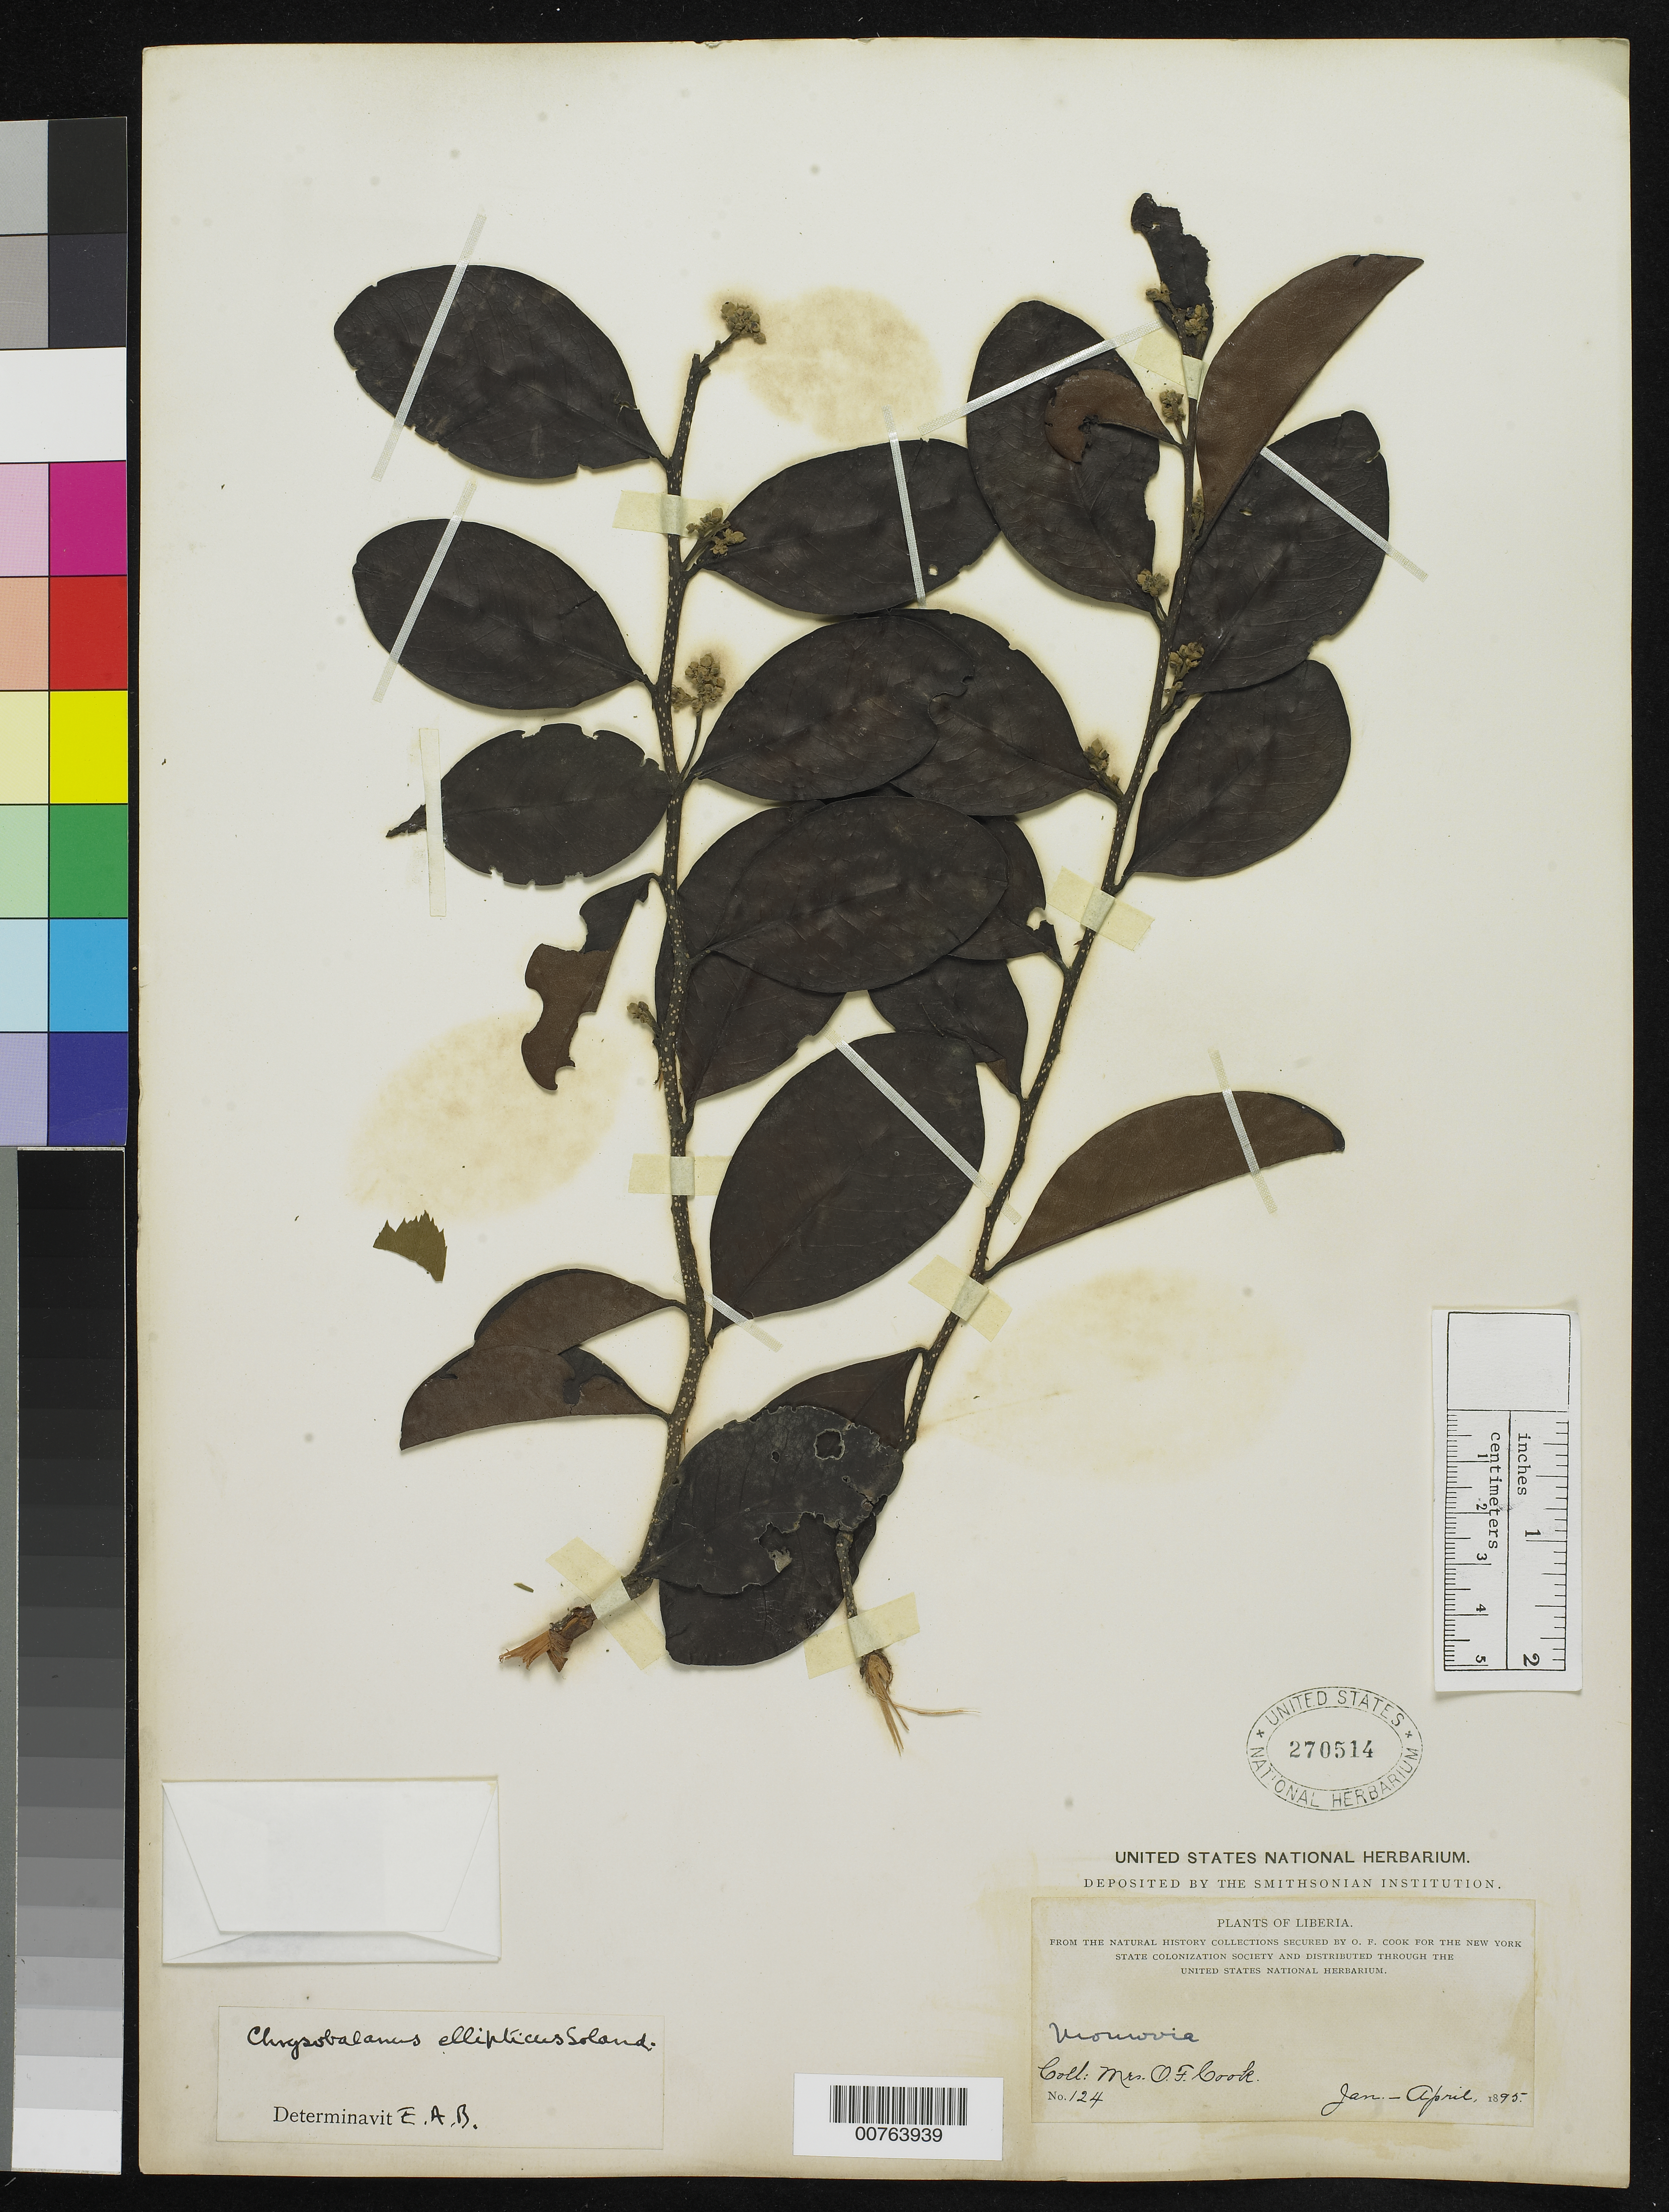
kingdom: Plantae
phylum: Tracheophyta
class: Magnoliopsida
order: Malpighiales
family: Chrysobalanaceae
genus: Chrysobalanus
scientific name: Chrysobalanus ellipticus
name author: Sol. ex Sabine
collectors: Alice C. Cook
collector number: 124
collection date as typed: Jan 1895 to -- Apr 1895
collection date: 1895-01/1895-04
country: Liberia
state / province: Montserrado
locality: Monrovia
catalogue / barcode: US 270514